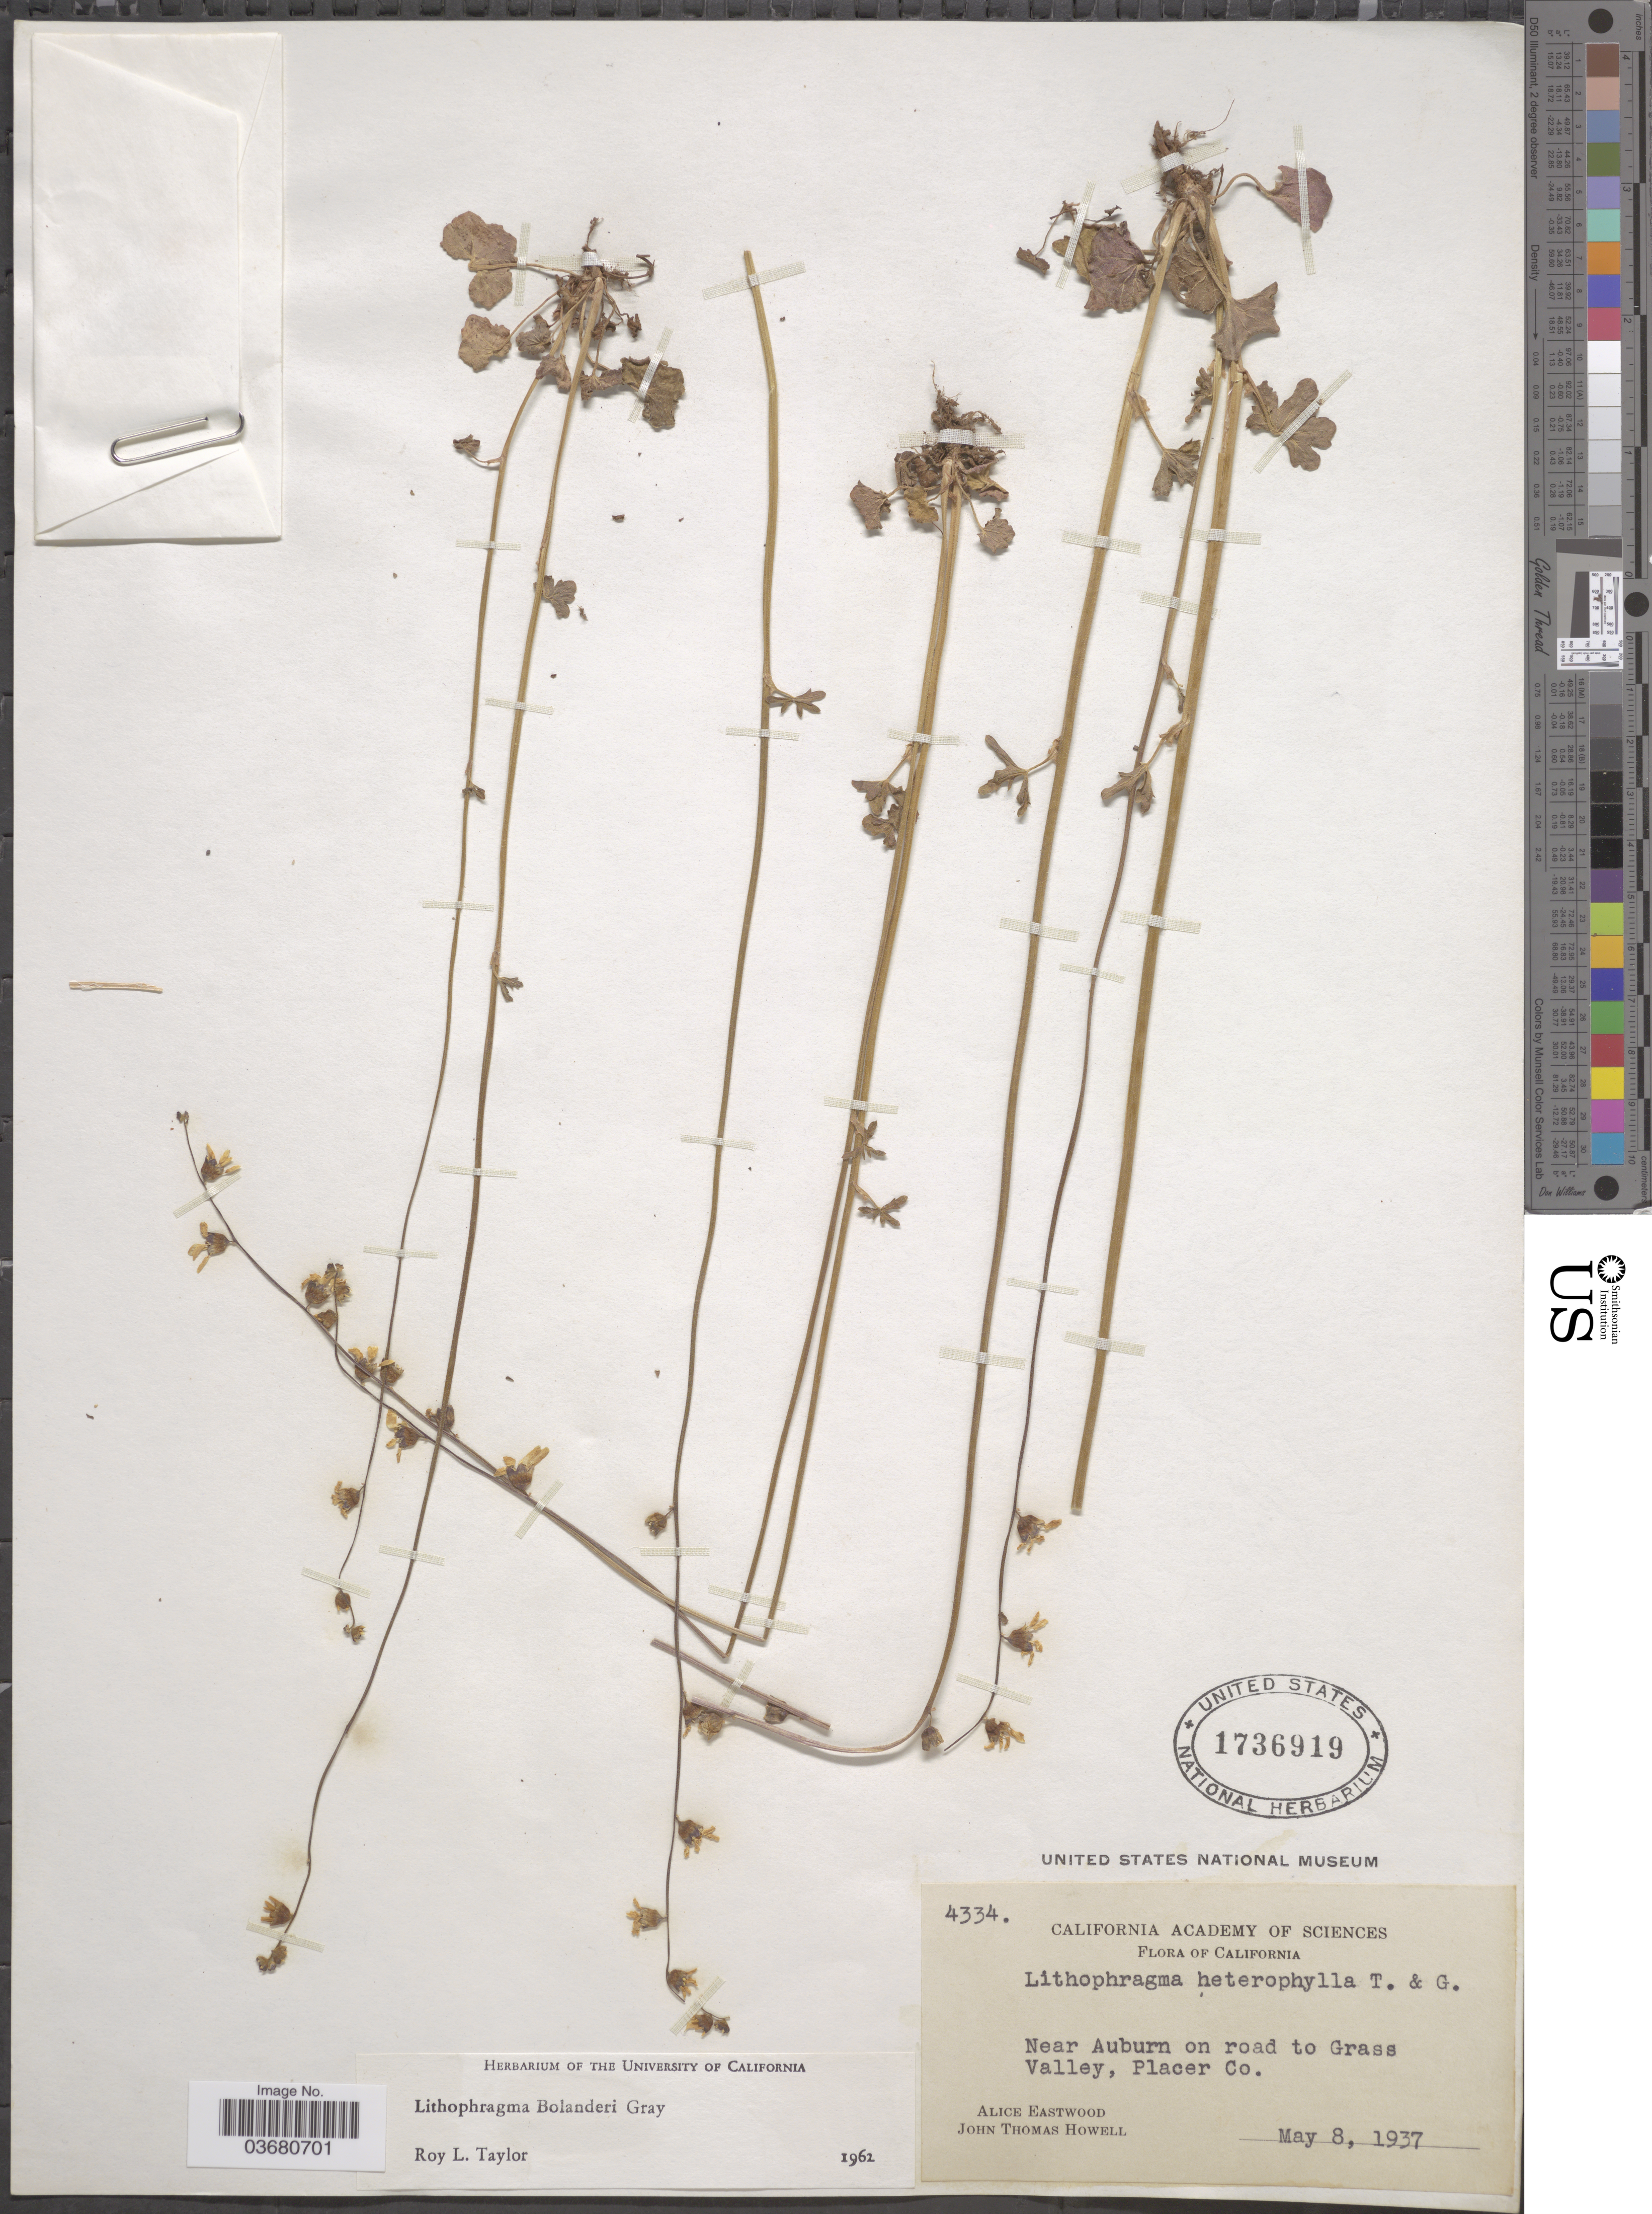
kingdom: Plantae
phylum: Tracheophyta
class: Magnoliopsida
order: Saxifragales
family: Saxifragaceae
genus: Lithophragma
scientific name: Lithophragma bolanderi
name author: A. Gray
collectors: A. Eastwood & J. T. Howell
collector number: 4334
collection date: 1937-05-08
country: United States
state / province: California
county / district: Placer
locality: Near Auburn on road to Grass Valley, Placer Co.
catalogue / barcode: US 1736919